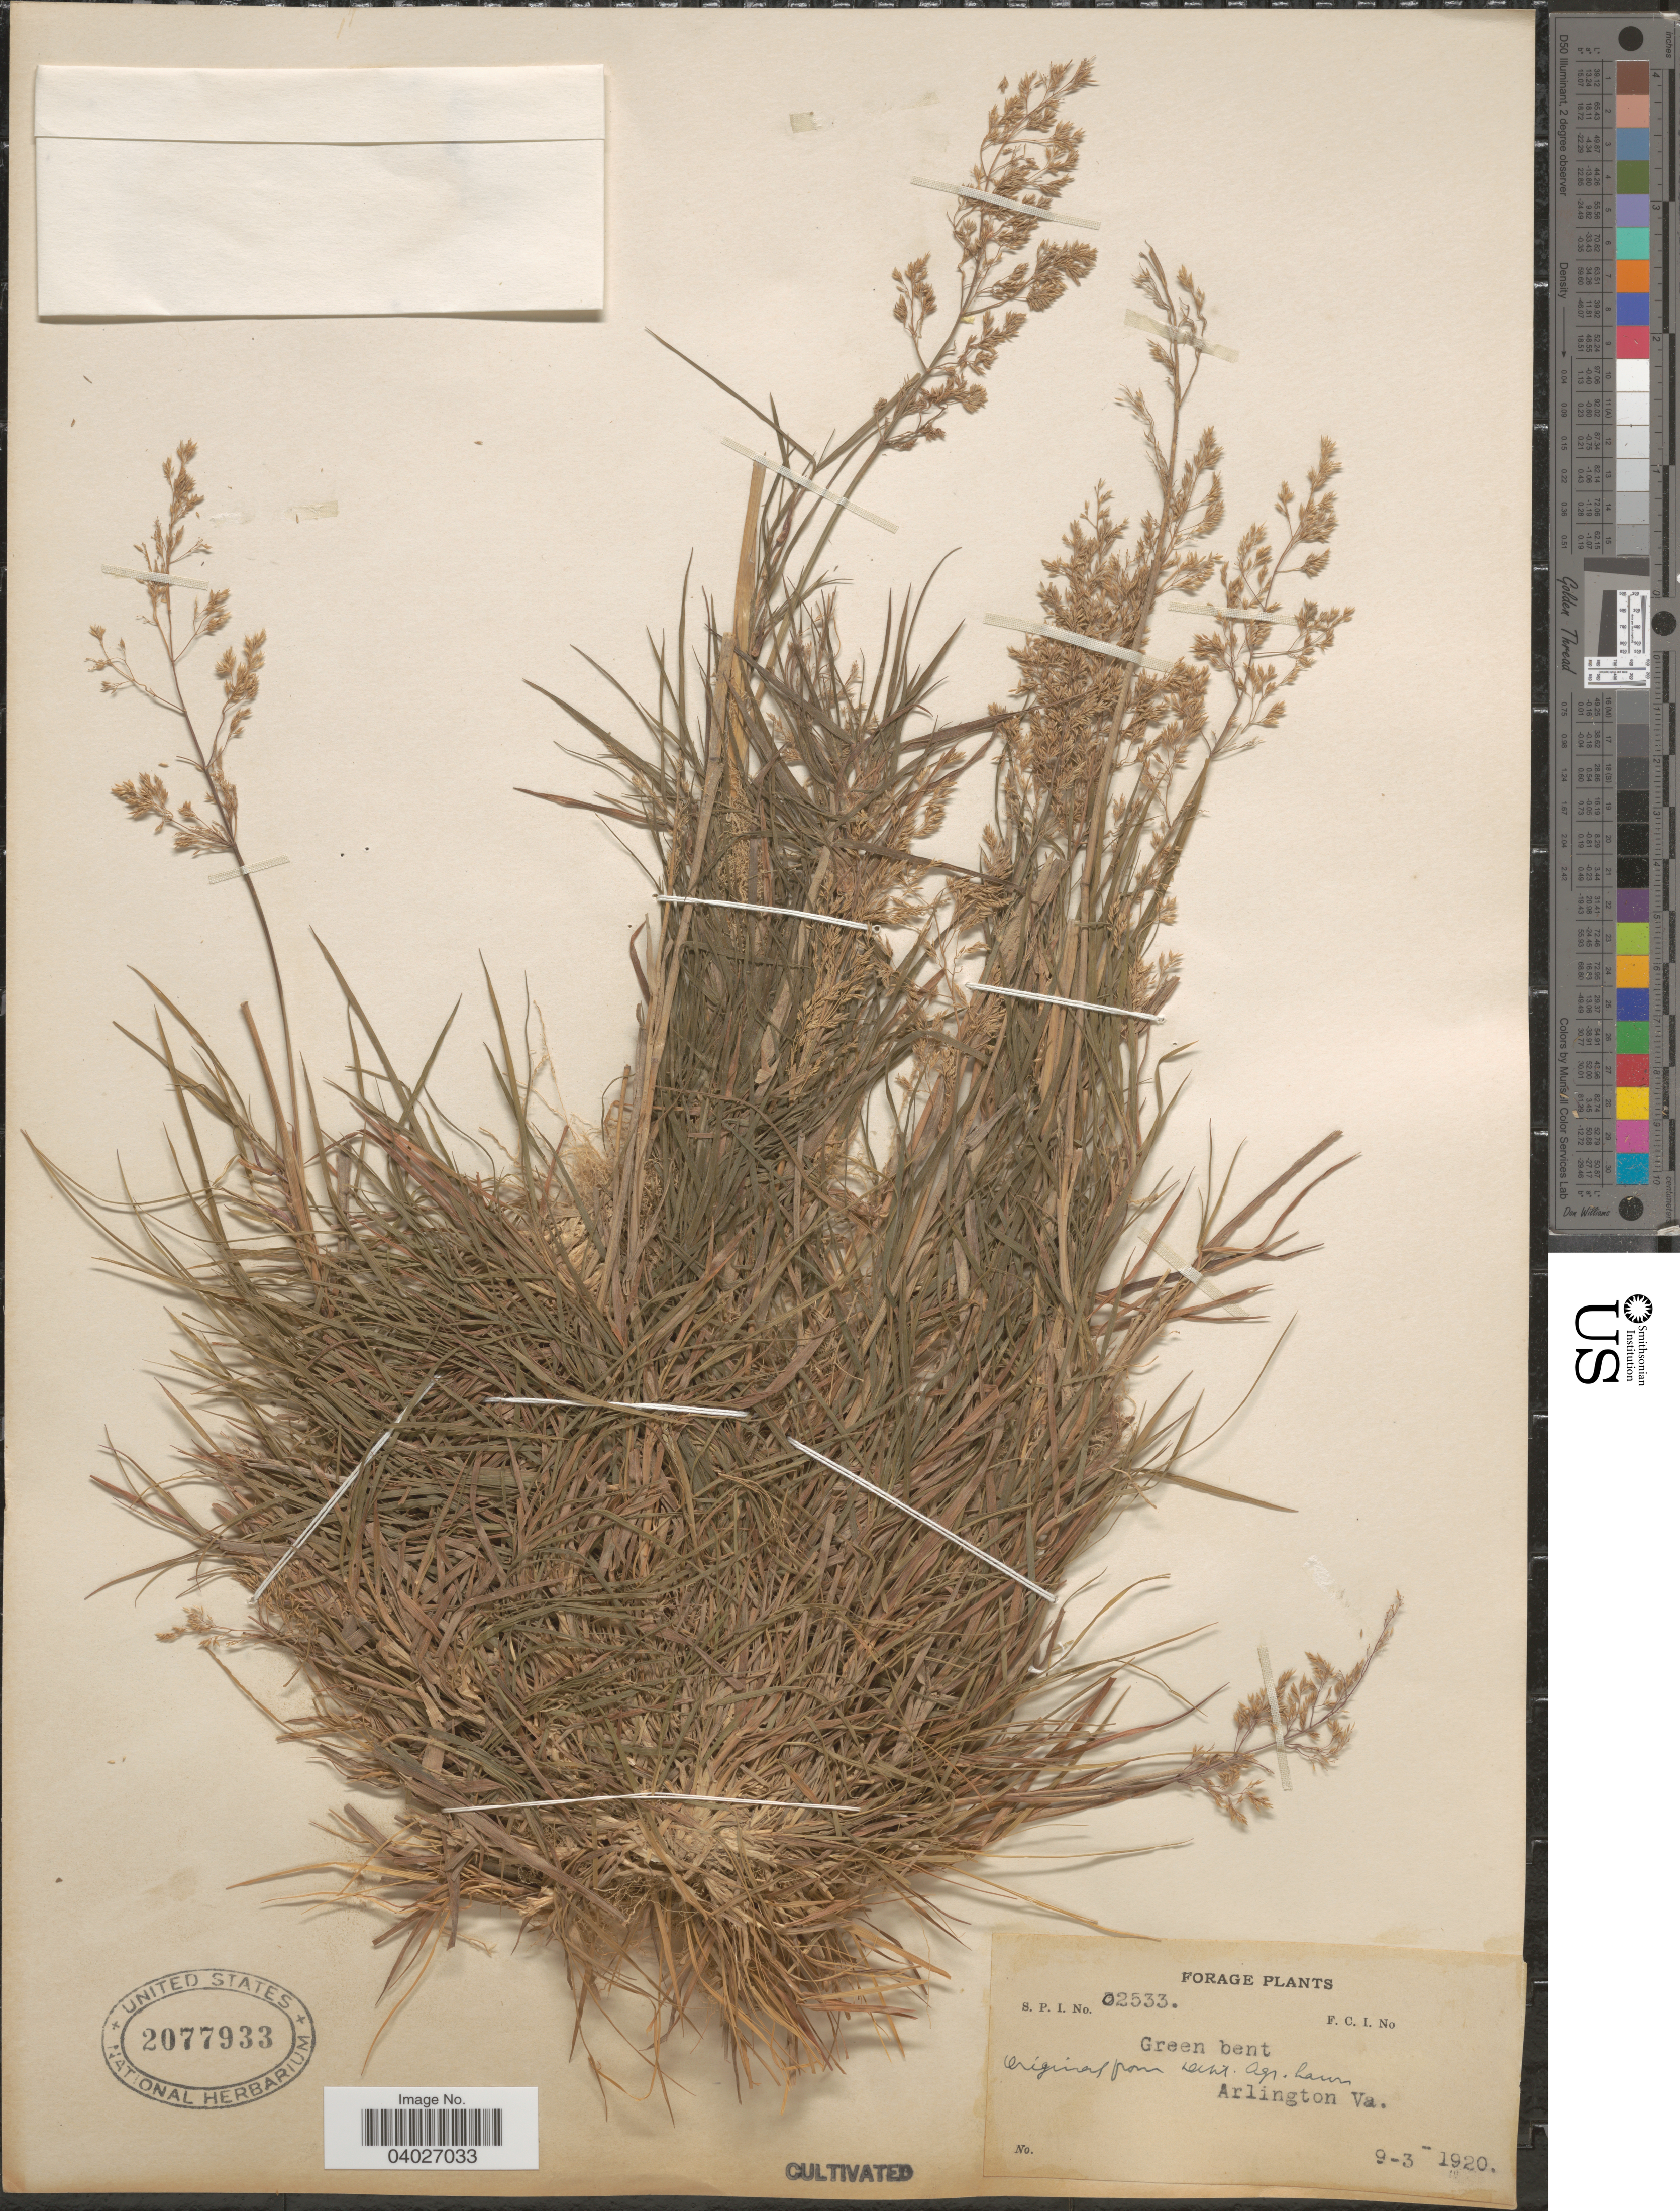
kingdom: Plantae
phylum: Tracheophyta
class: Liliopsida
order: Poales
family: Poaceae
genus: Agrostis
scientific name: Agrostis sp.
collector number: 02533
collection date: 1920-09-03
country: United States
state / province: Virginia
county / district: Arlington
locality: Arlington.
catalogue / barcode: US 2077933